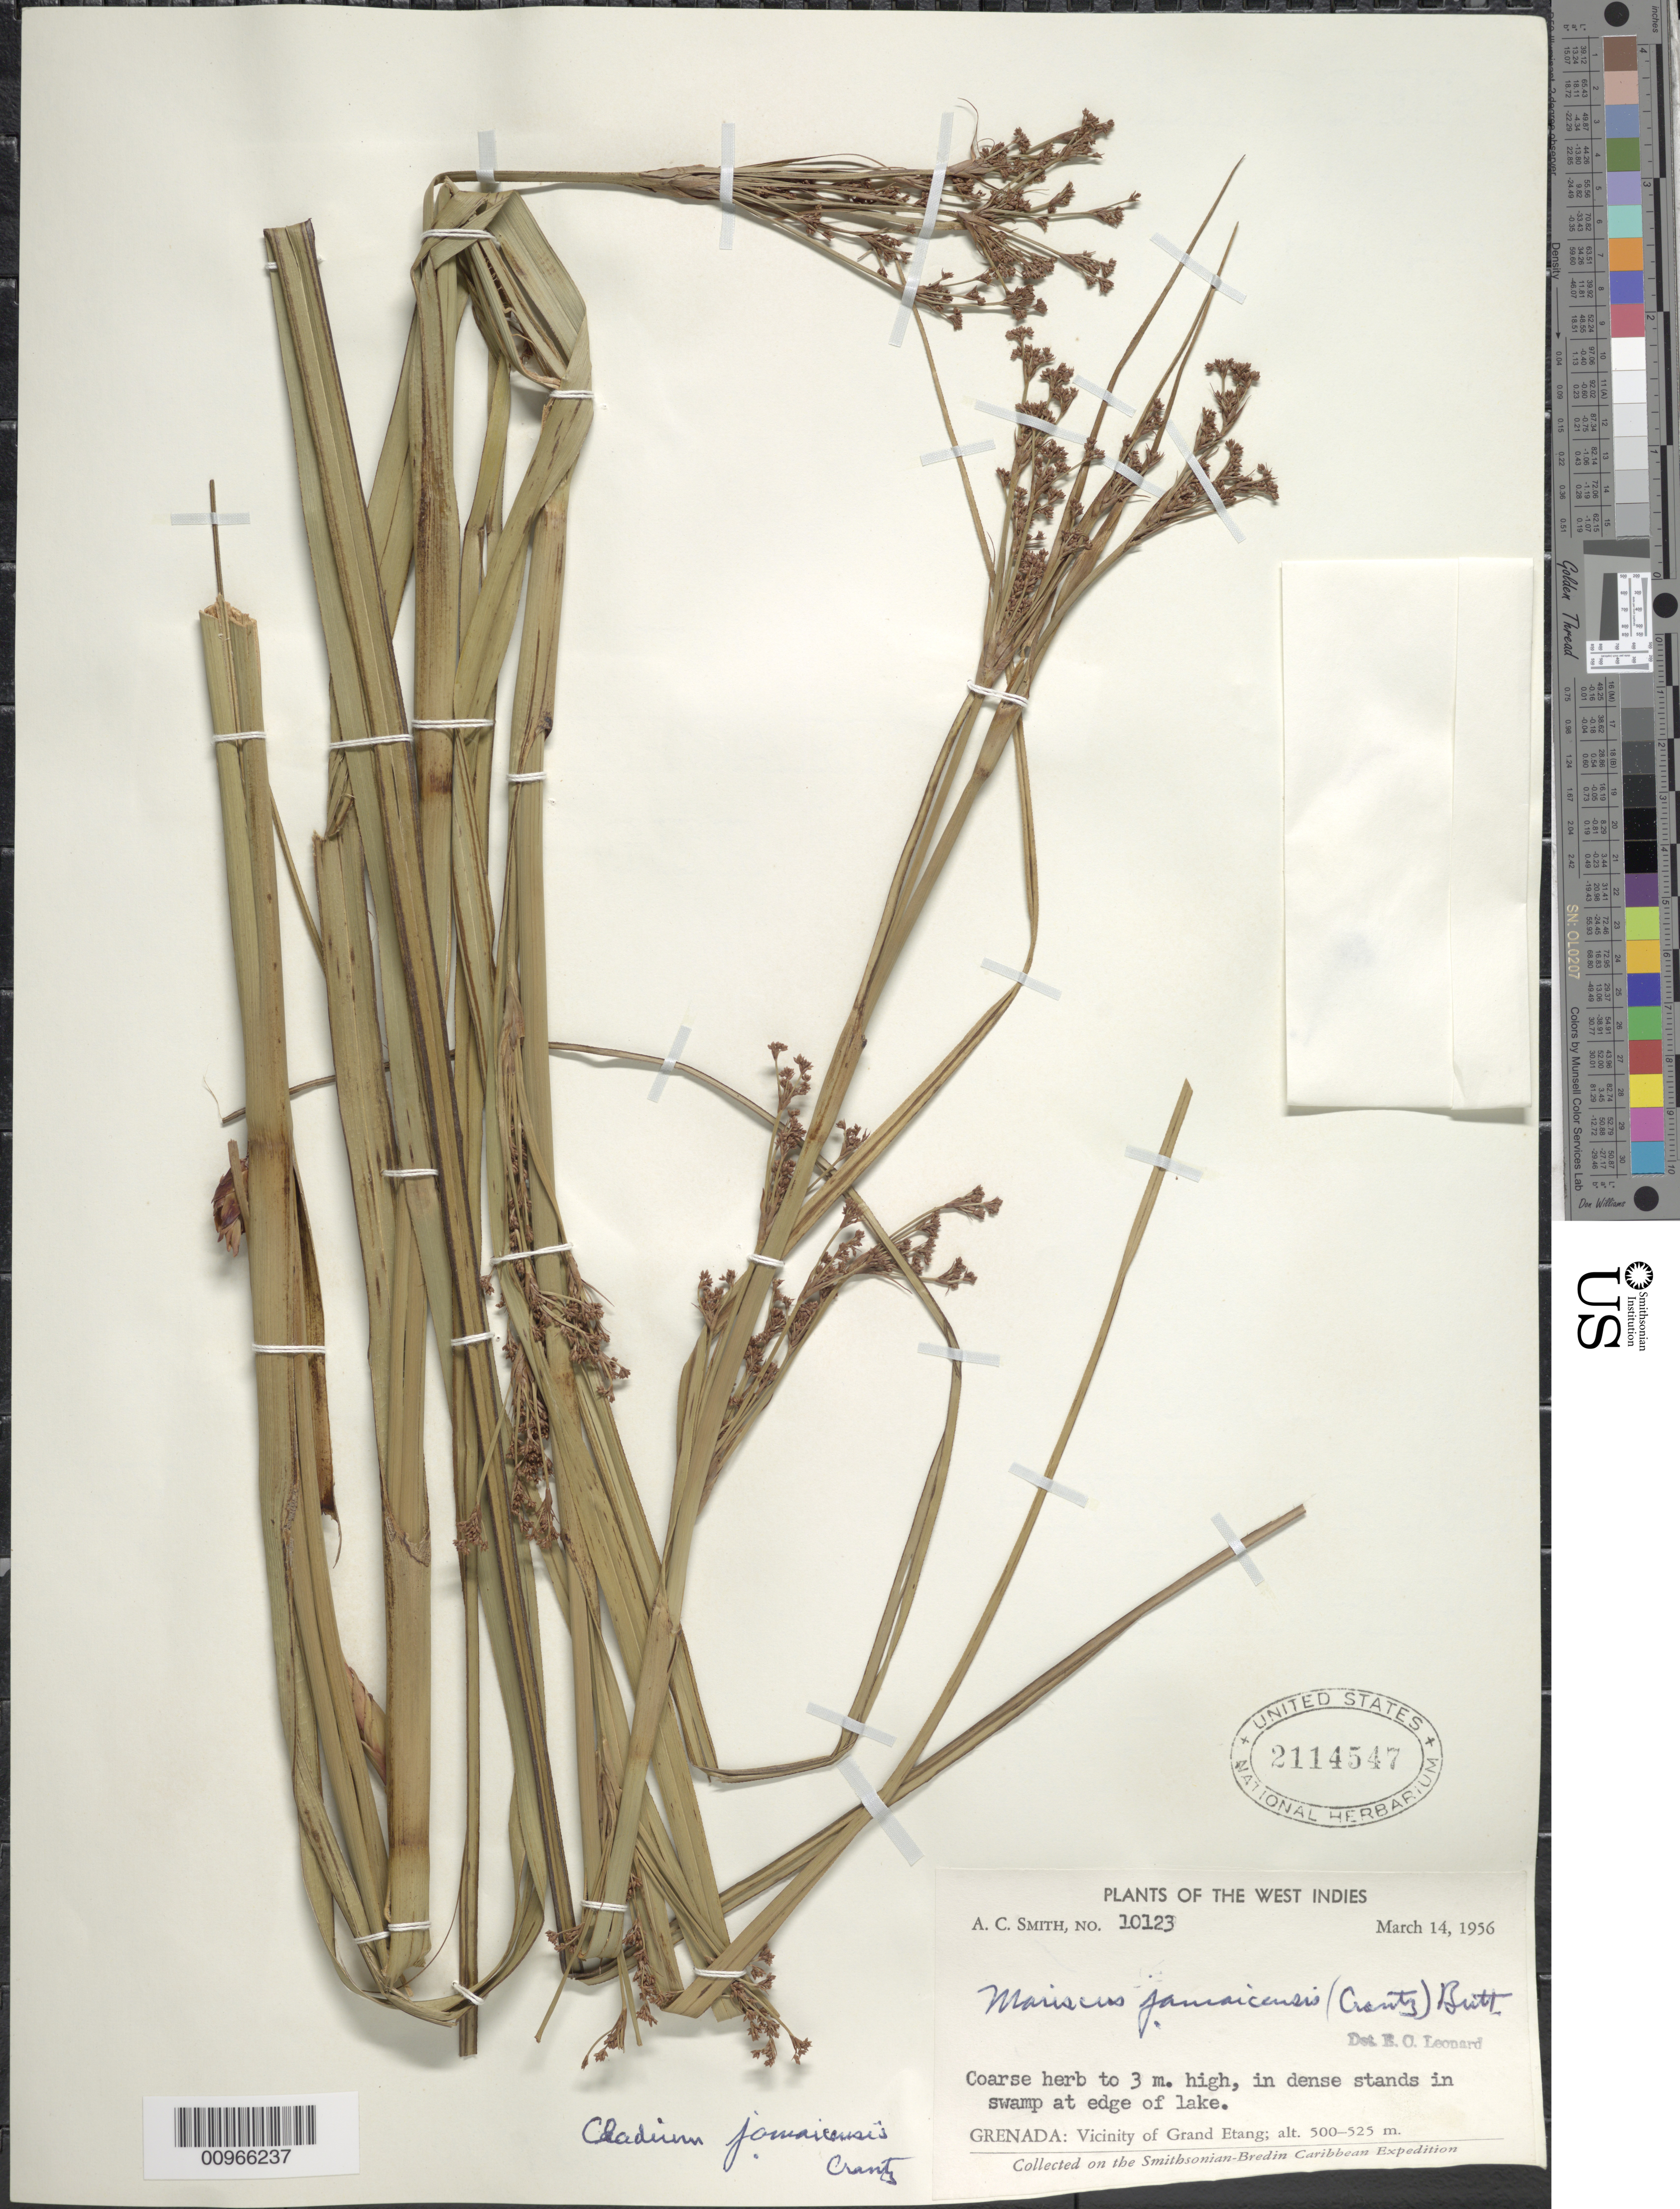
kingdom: Plantae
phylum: Tracheophyta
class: Liliopsida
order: Poales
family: Cyperaceae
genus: Cladium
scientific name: Cladium jamaicense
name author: Crantz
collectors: A. C. Smith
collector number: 10123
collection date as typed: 14 mar 1956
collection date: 1956-03-14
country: Grenada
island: Grenada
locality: Vicinity of Grand Etang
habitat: In swamp at edge of lake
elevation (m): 500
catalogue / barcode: US 2114547